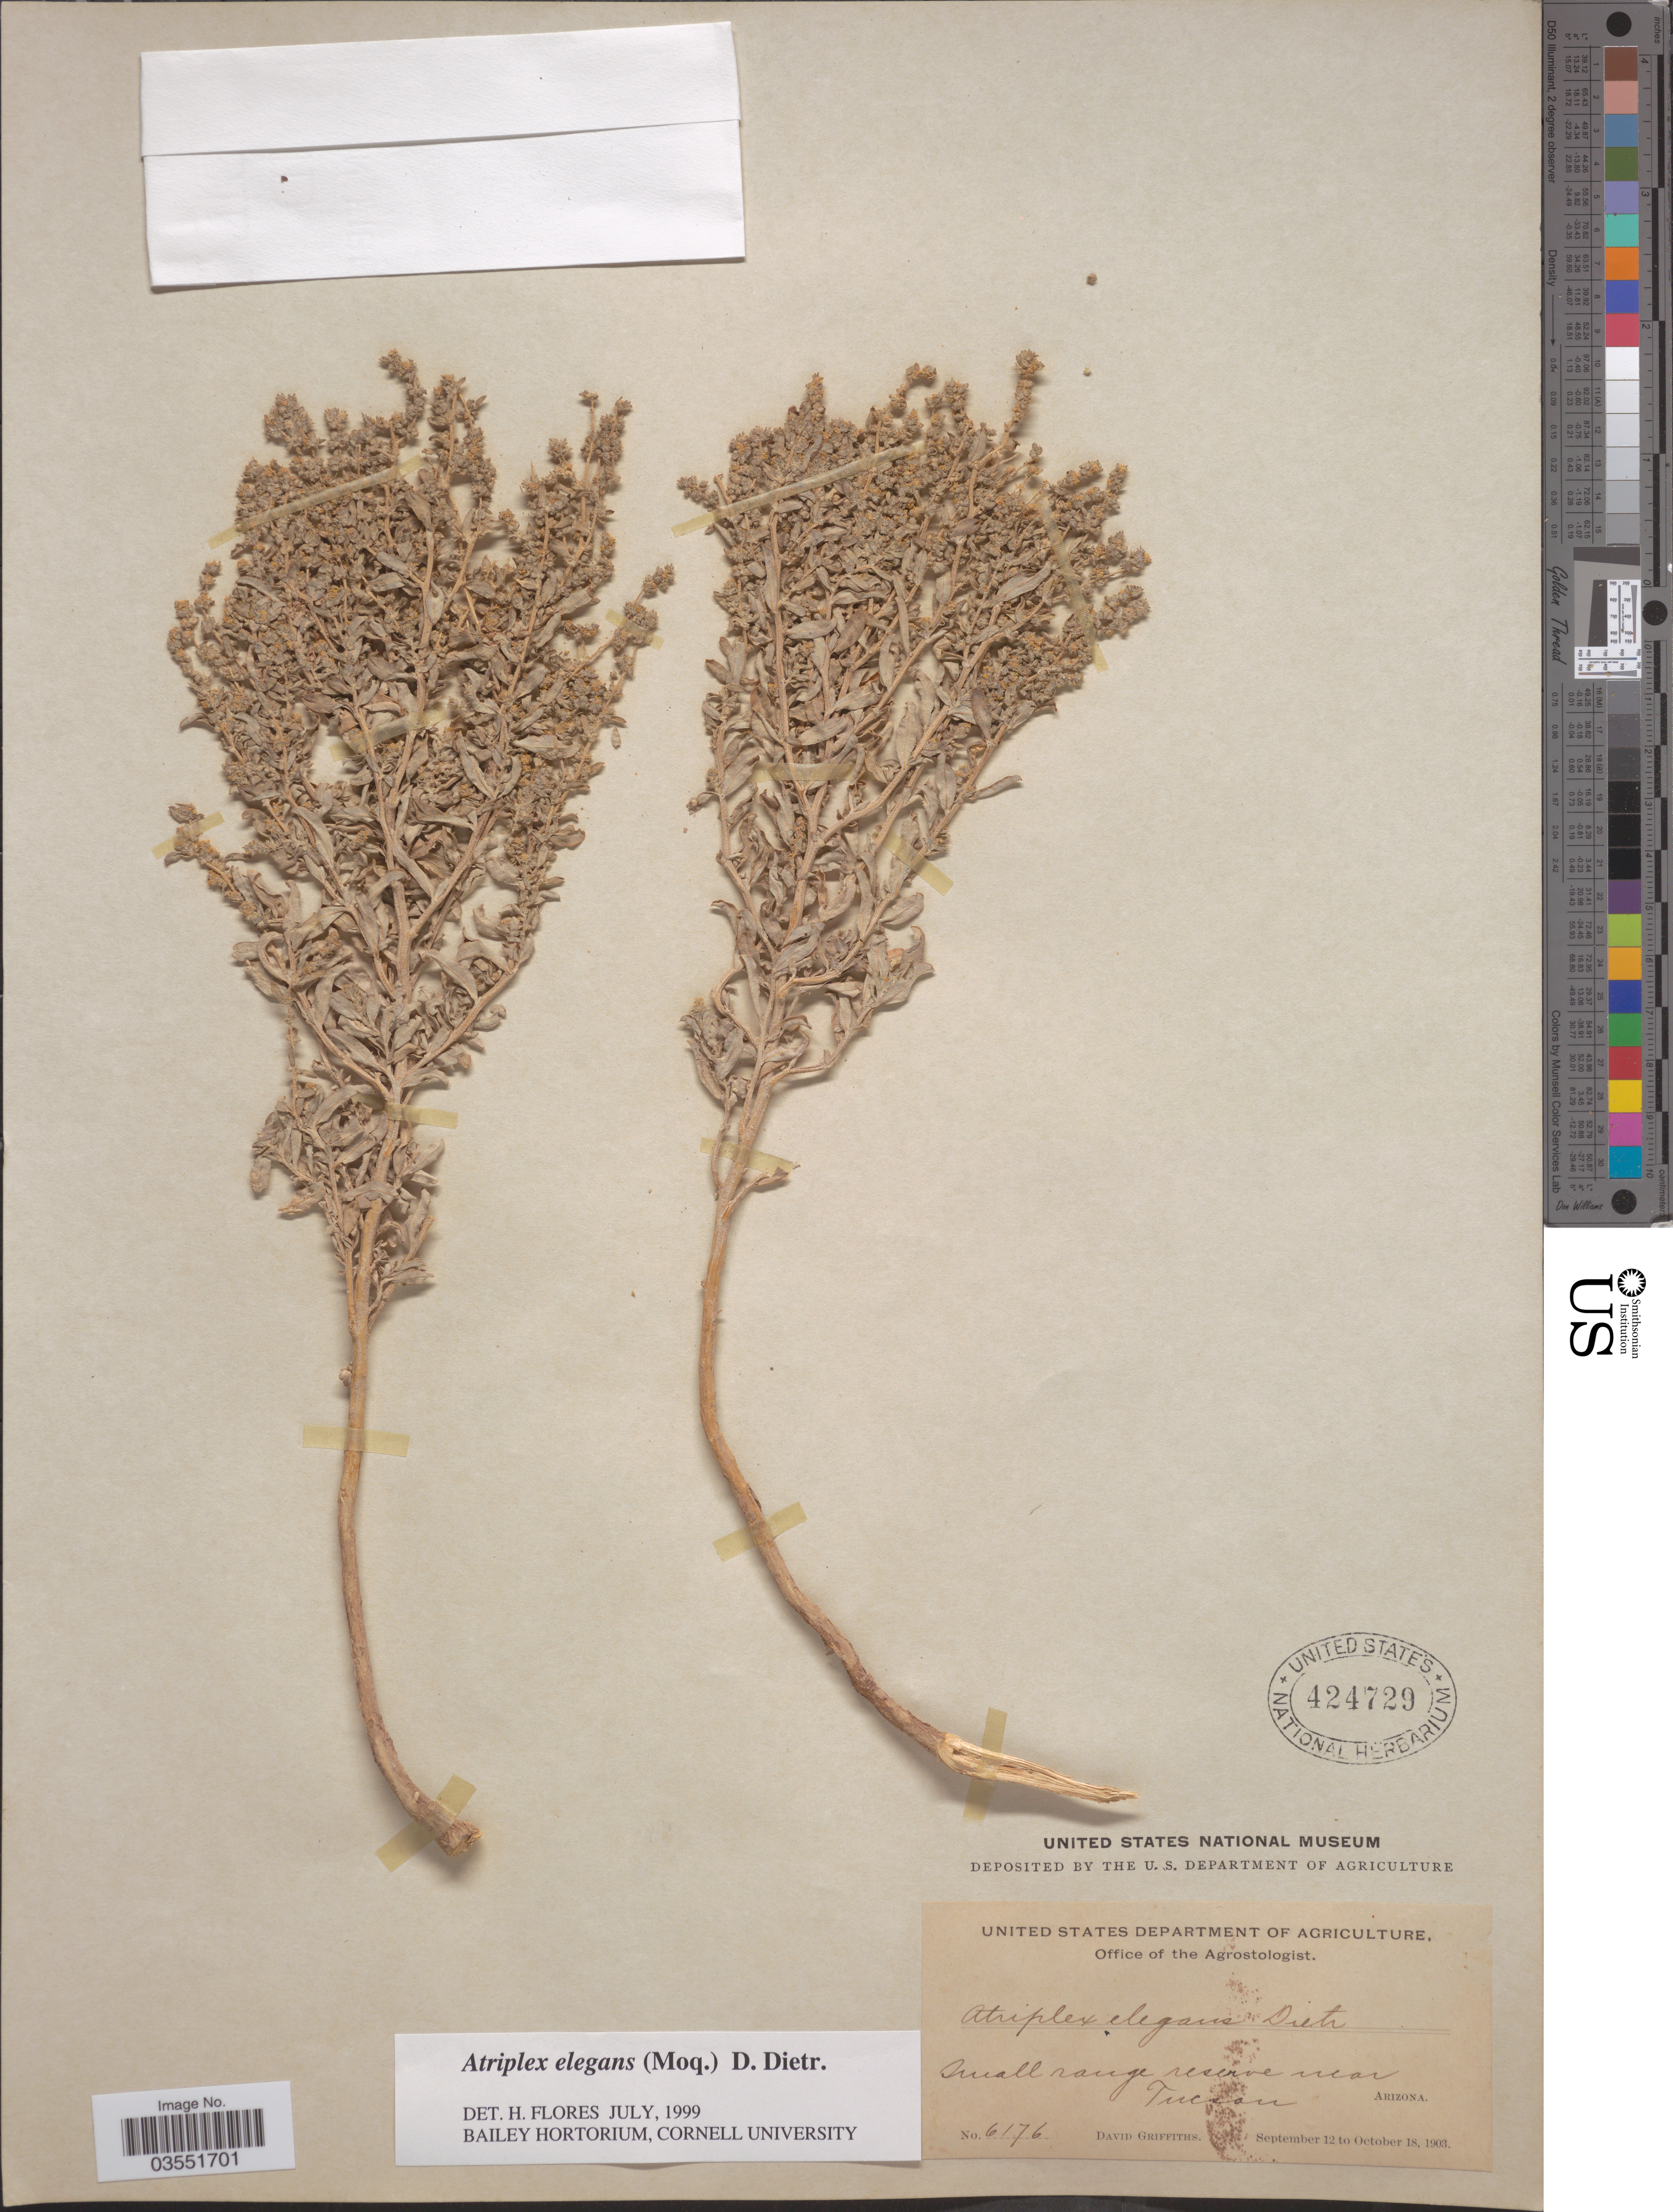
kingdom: Plantae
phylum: Tracheophyta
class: Magnoliopsida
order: Caryophyllales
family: Amaranthaceae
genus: Atriplex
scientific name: Atriplex elegans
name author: (Moq.) D. Dietr.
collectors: D. Griffiths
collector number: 6176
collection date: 1903-09-12/1903-10-18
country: United States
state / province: Arizona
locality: Small range reserve near Tucson.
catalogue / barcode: US 424729